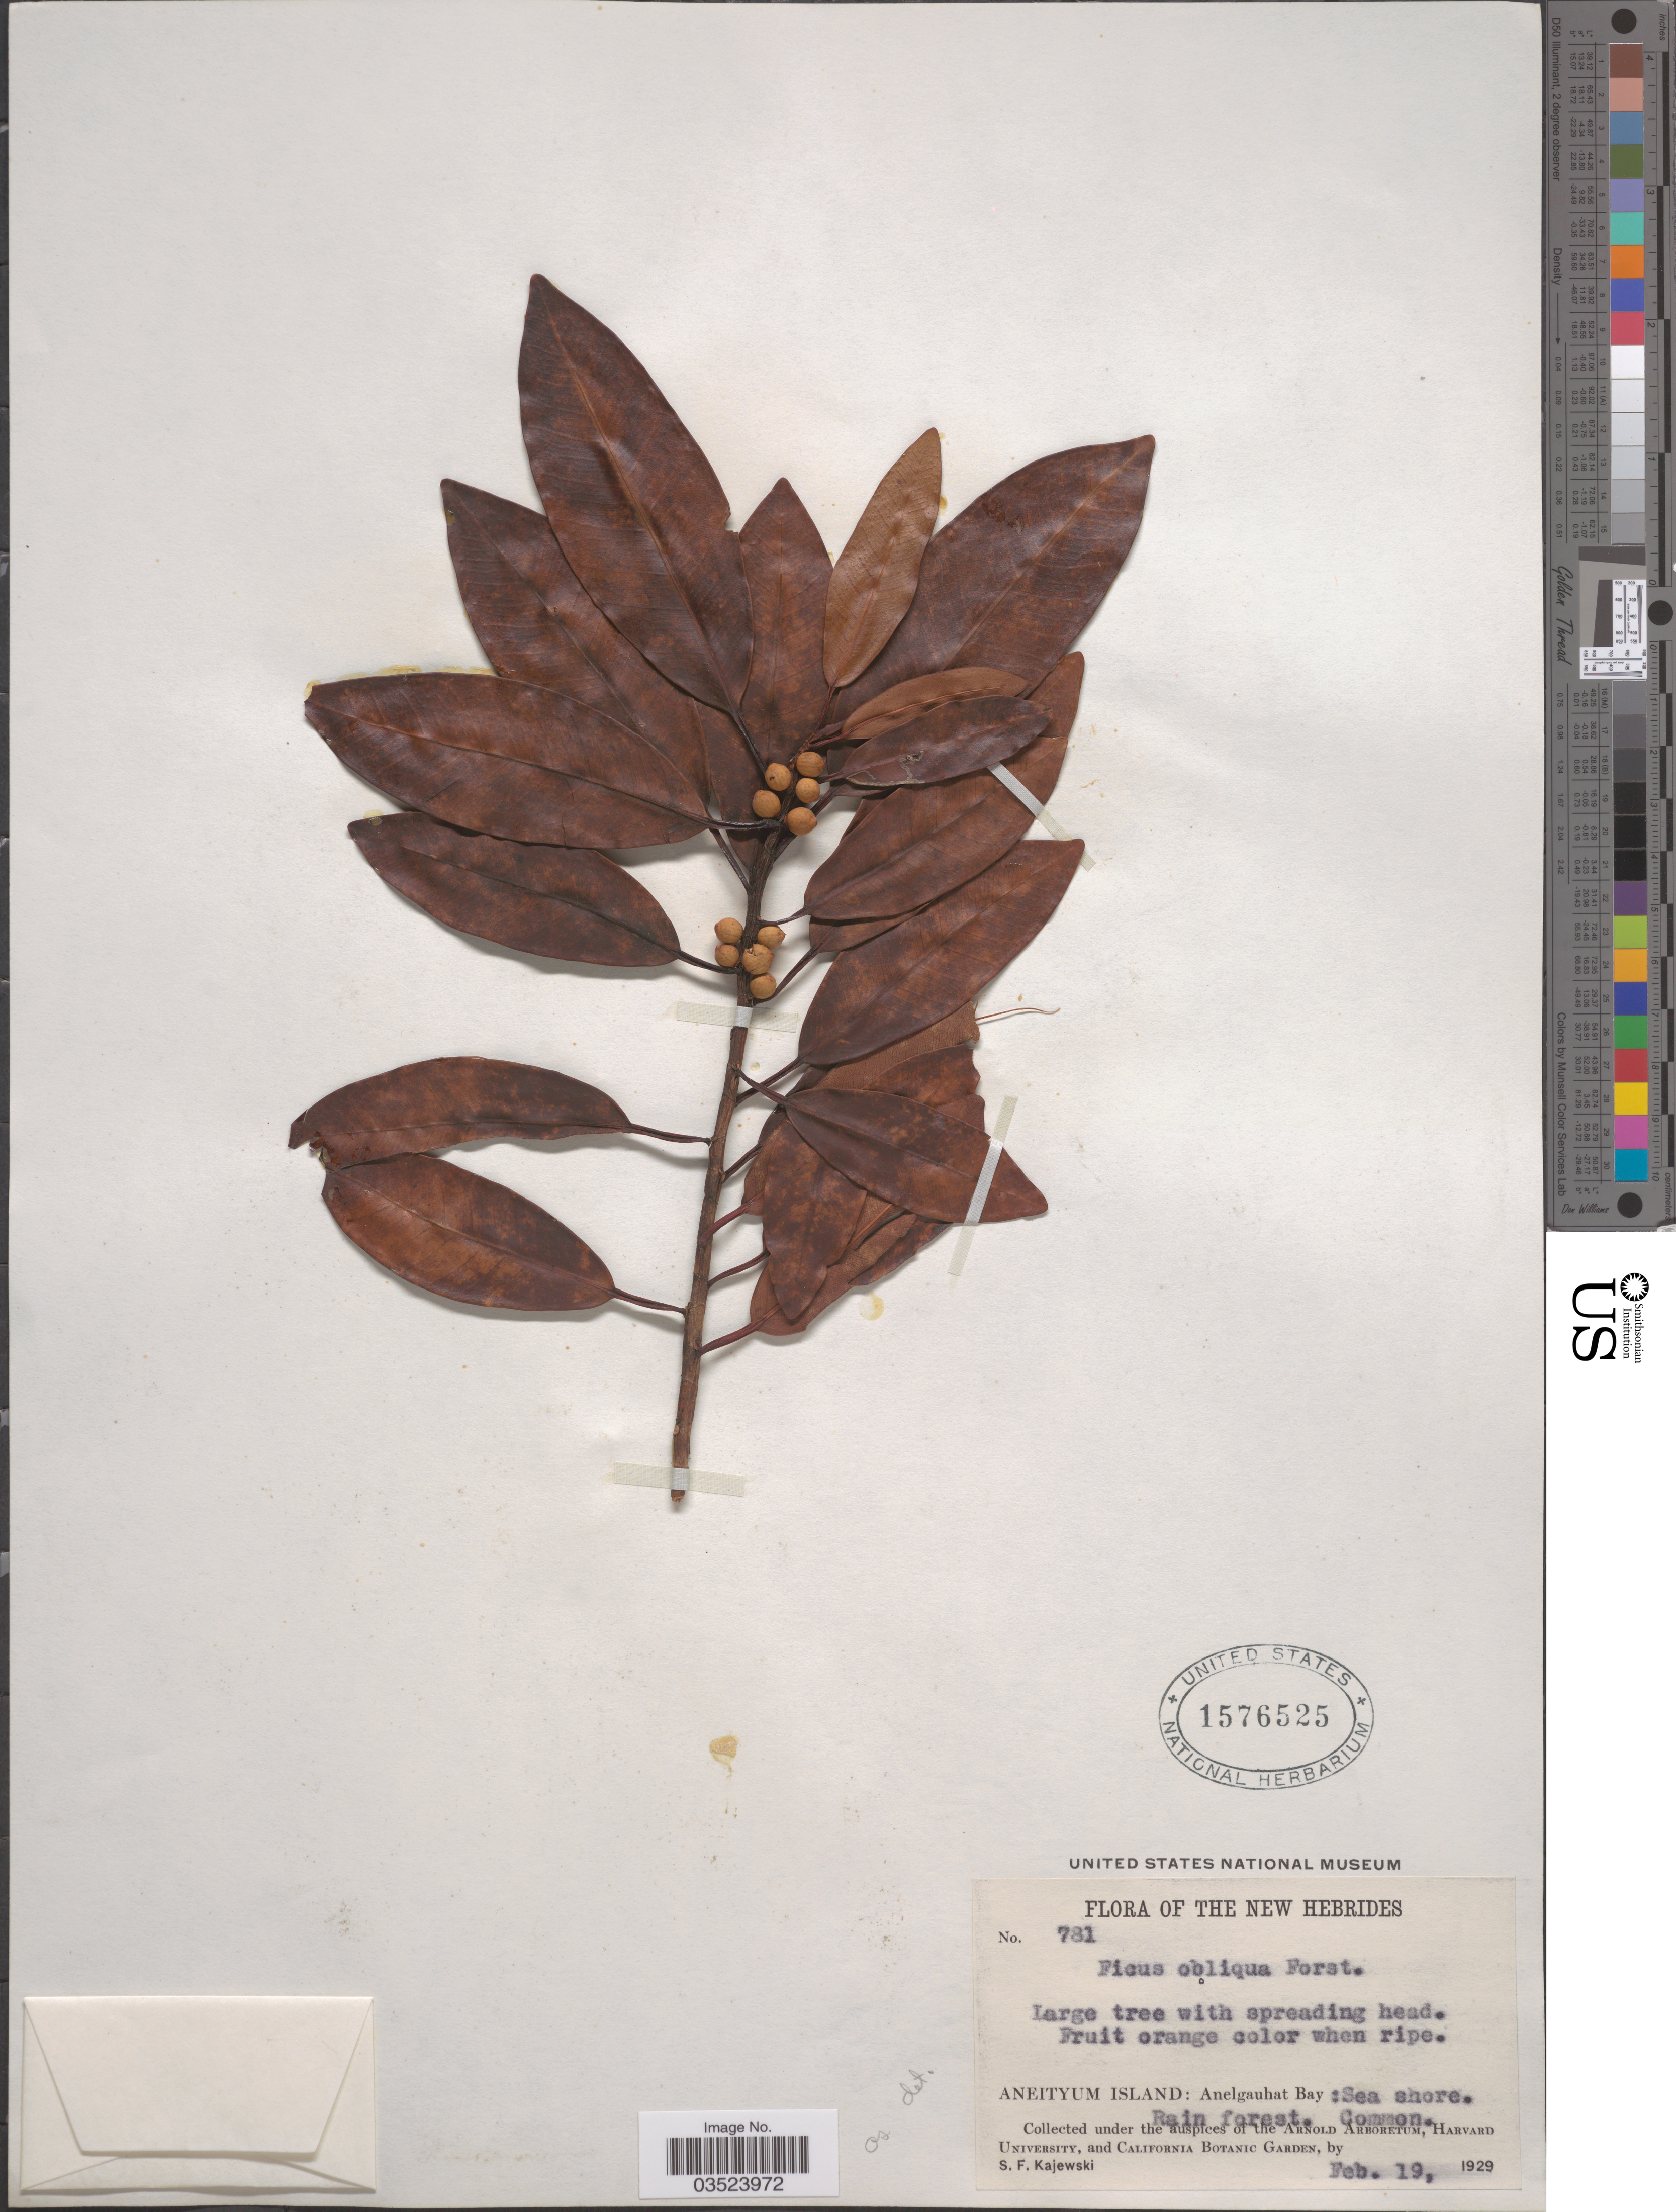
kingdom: Plantae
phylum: Tracheophyta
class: Magnoliopsida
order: Rosales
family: Moraceae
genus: Ficus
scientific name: Ficus obliqua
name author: G. Forst.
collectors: S. Kajewski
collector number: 781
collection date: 1929-02-19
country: Vanuatu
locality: The New Hebrides. Aneityum Island: Anelgauhat Bat: Sea shore.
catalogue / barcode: US 1576525